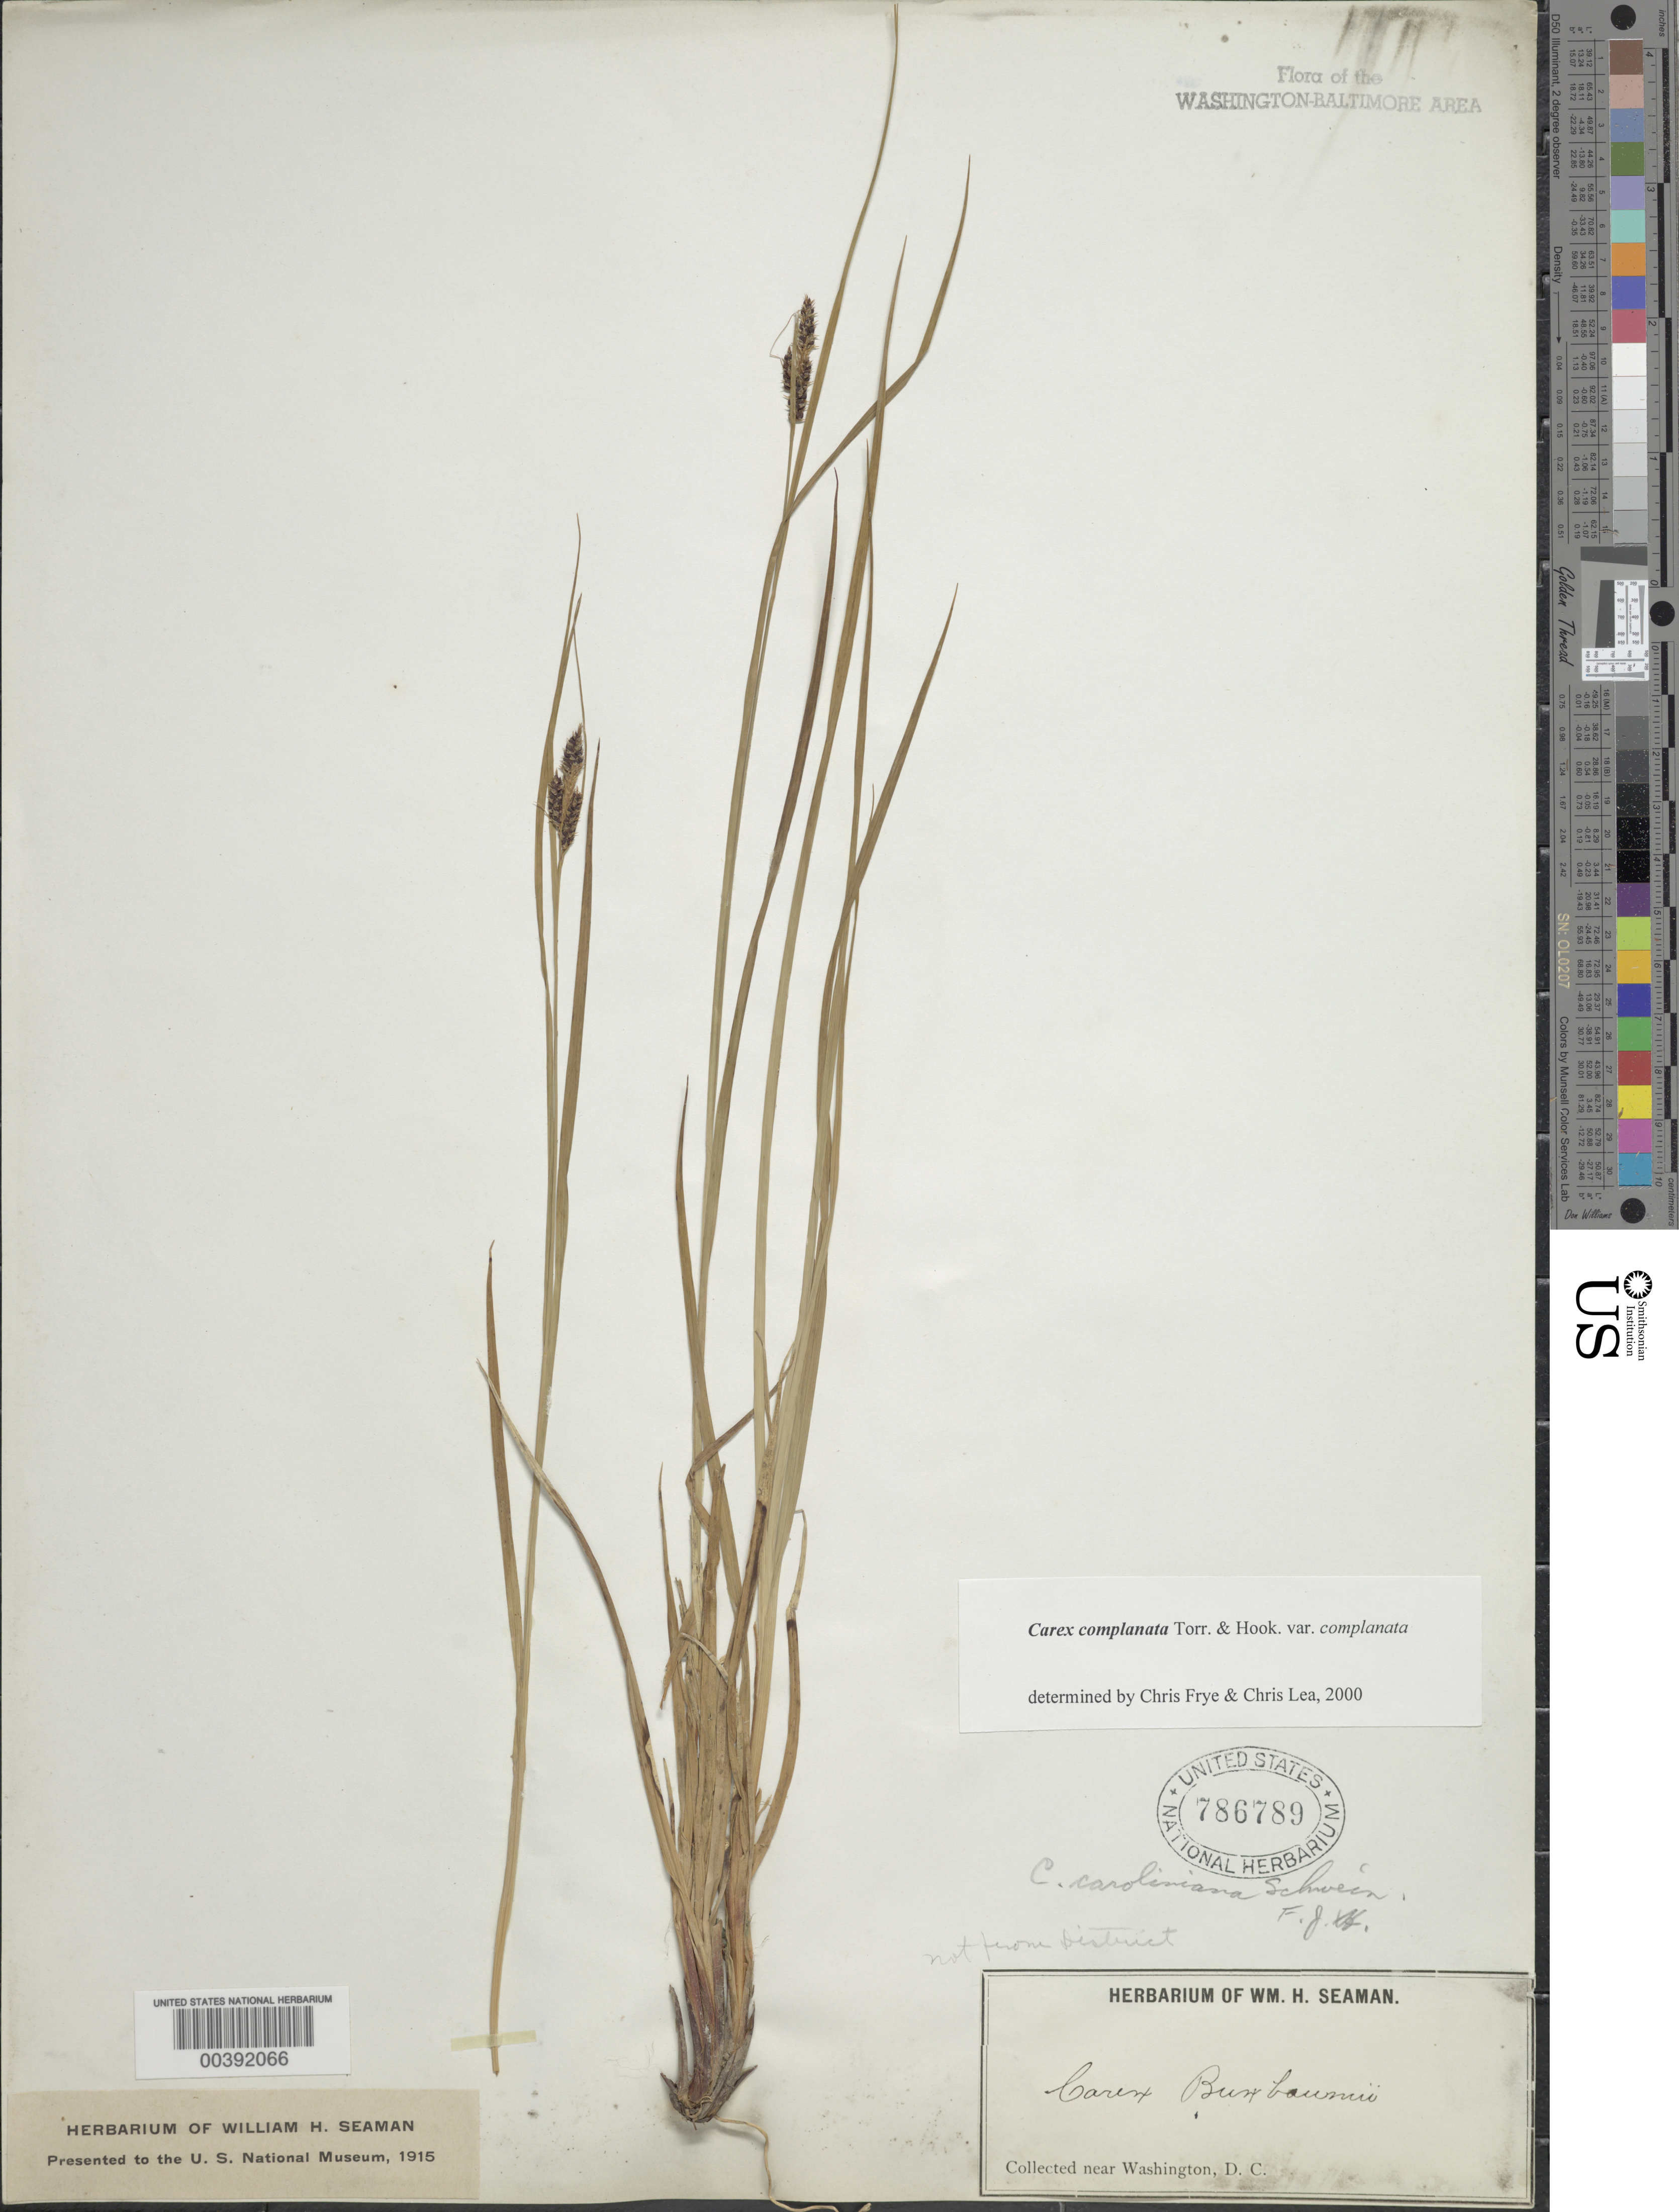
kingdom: Plantae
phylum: Tracheophyta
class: Liliopsida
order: Poales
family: Cyperaceae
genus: Carex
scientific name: Carex complanata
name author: Torr. & Hook.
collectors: W. Seaman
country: United States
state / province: District of Columbia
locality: Near Washington DC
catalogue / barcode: US 786789